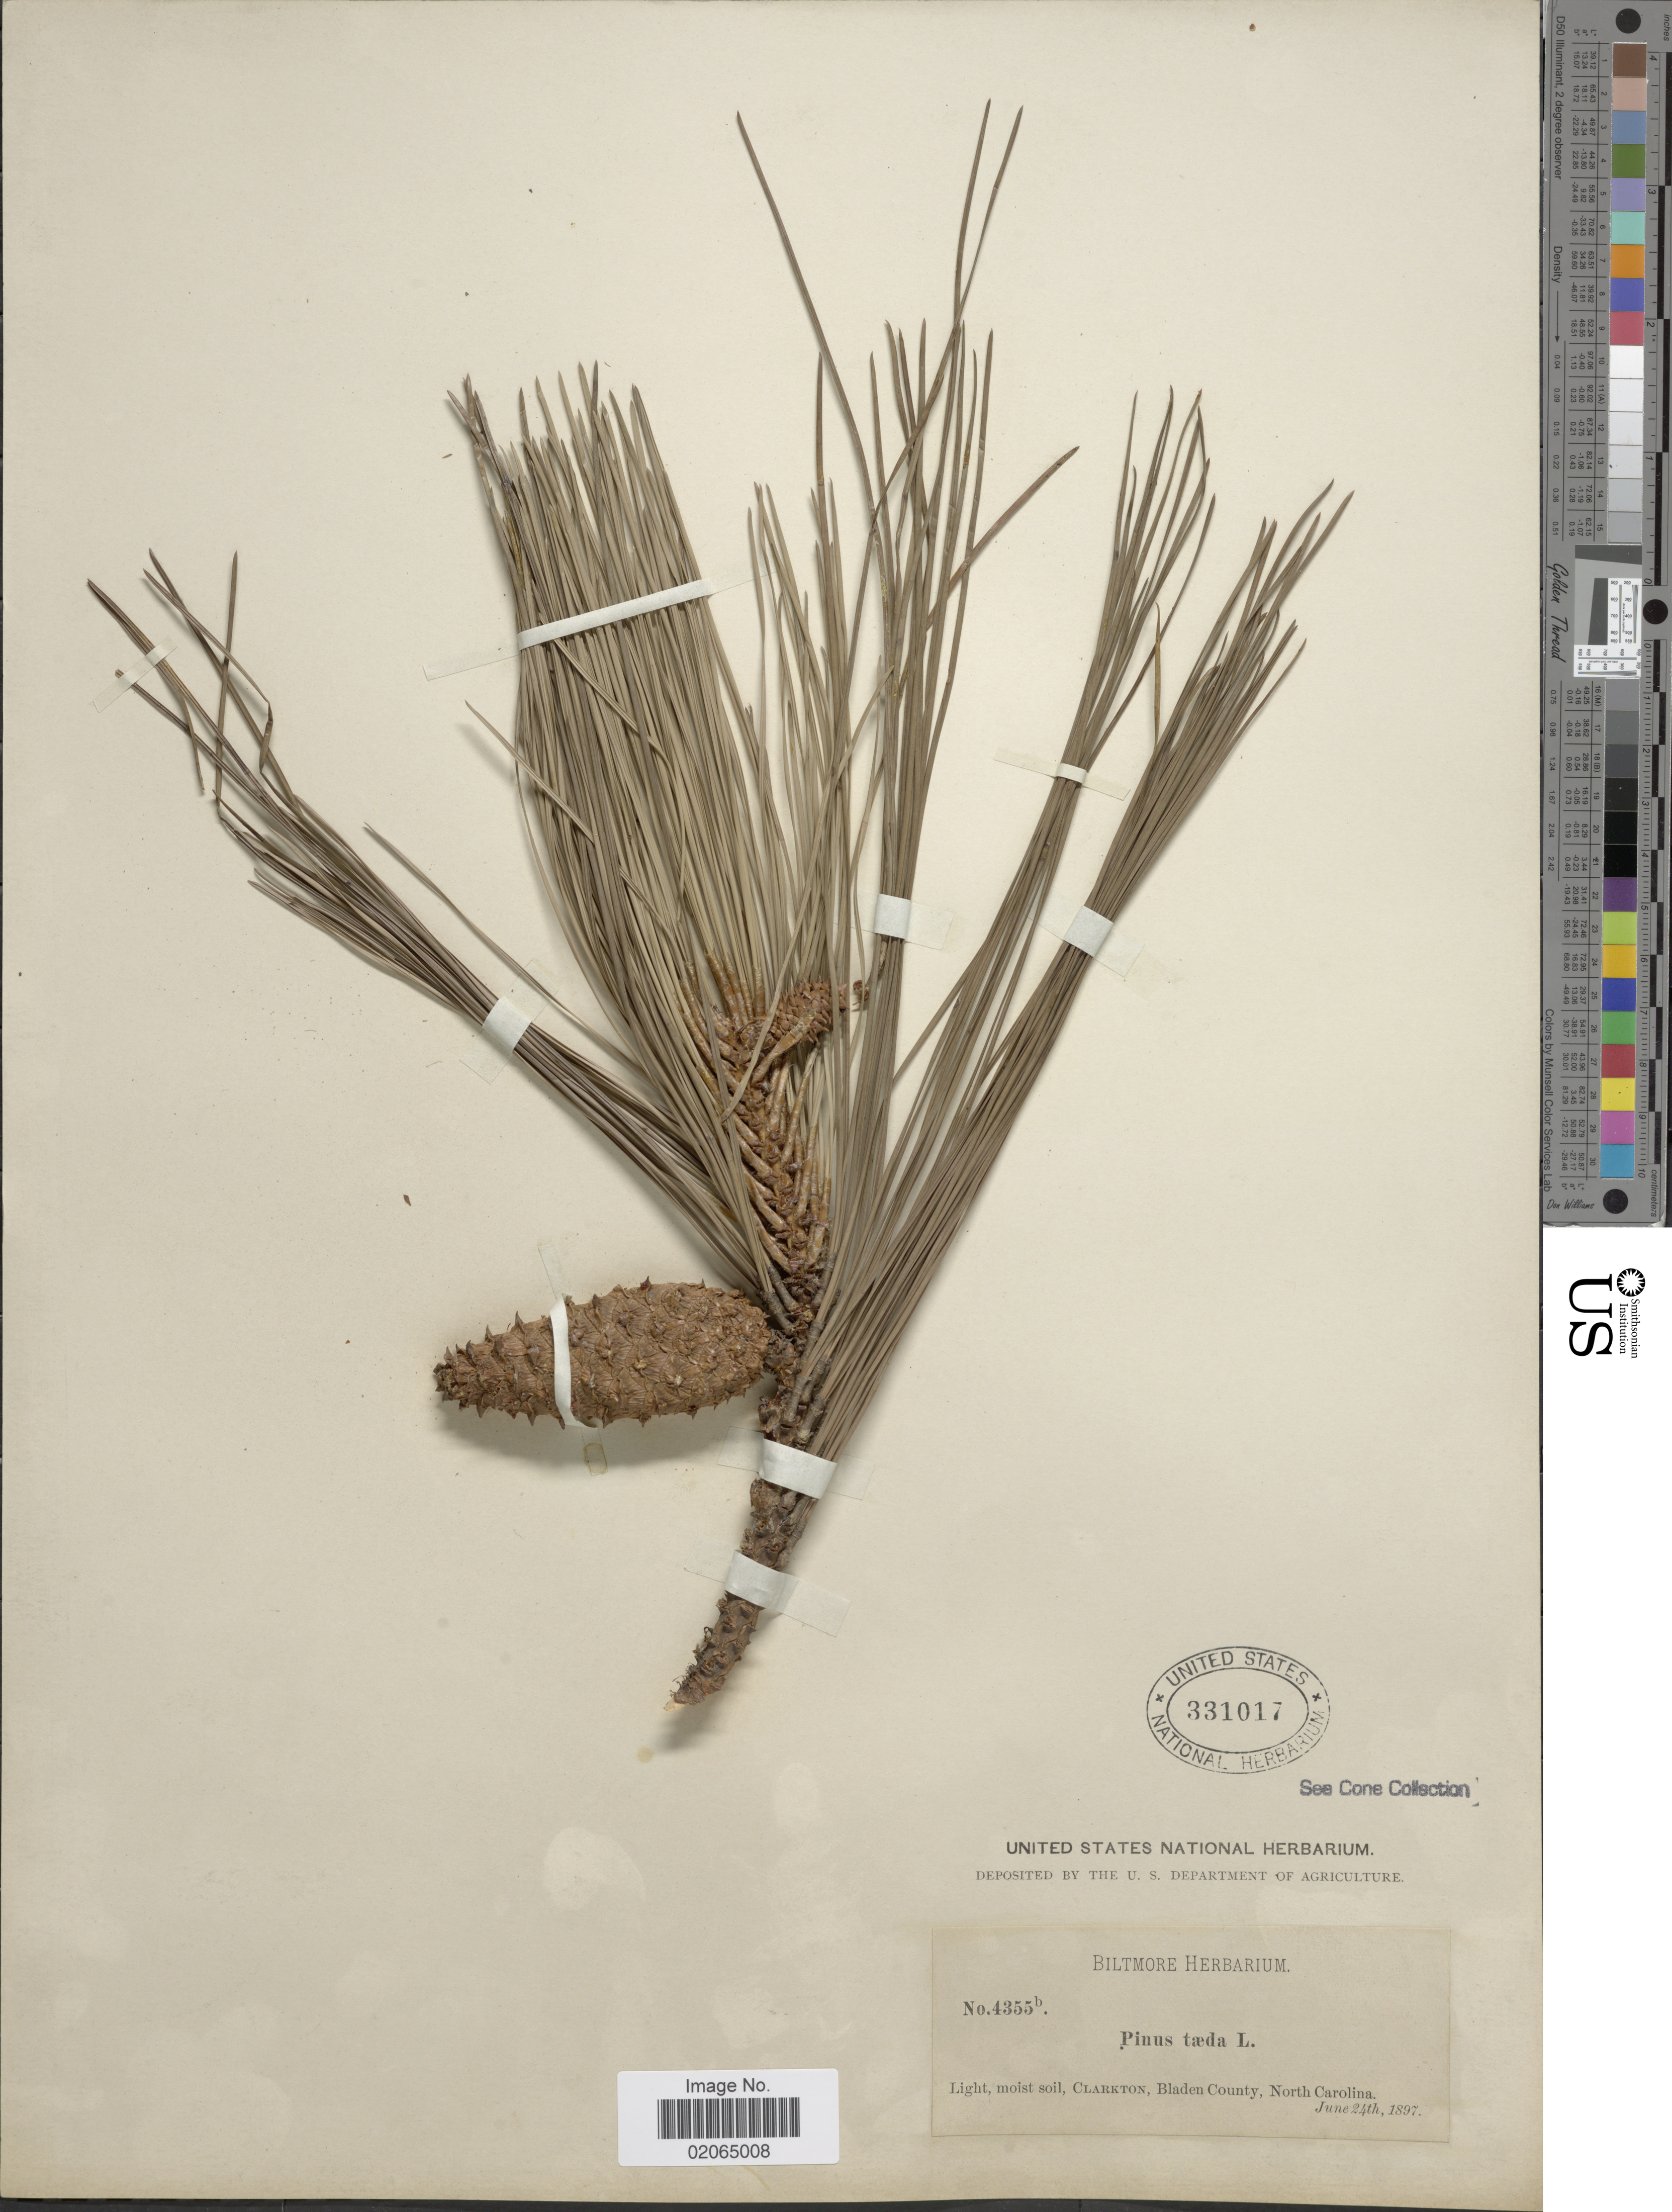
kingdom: Plantae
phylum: Tracheophyta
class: Pinopsida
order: Pinales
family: Pinaceae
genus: Pinus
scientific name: Pinus taeda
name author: L.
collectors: ex herb. Biltmore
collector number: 4355b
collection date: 1897-06-24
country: United States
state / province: North Carolina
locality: Clarkton, Bladen County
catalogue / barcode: US 331017